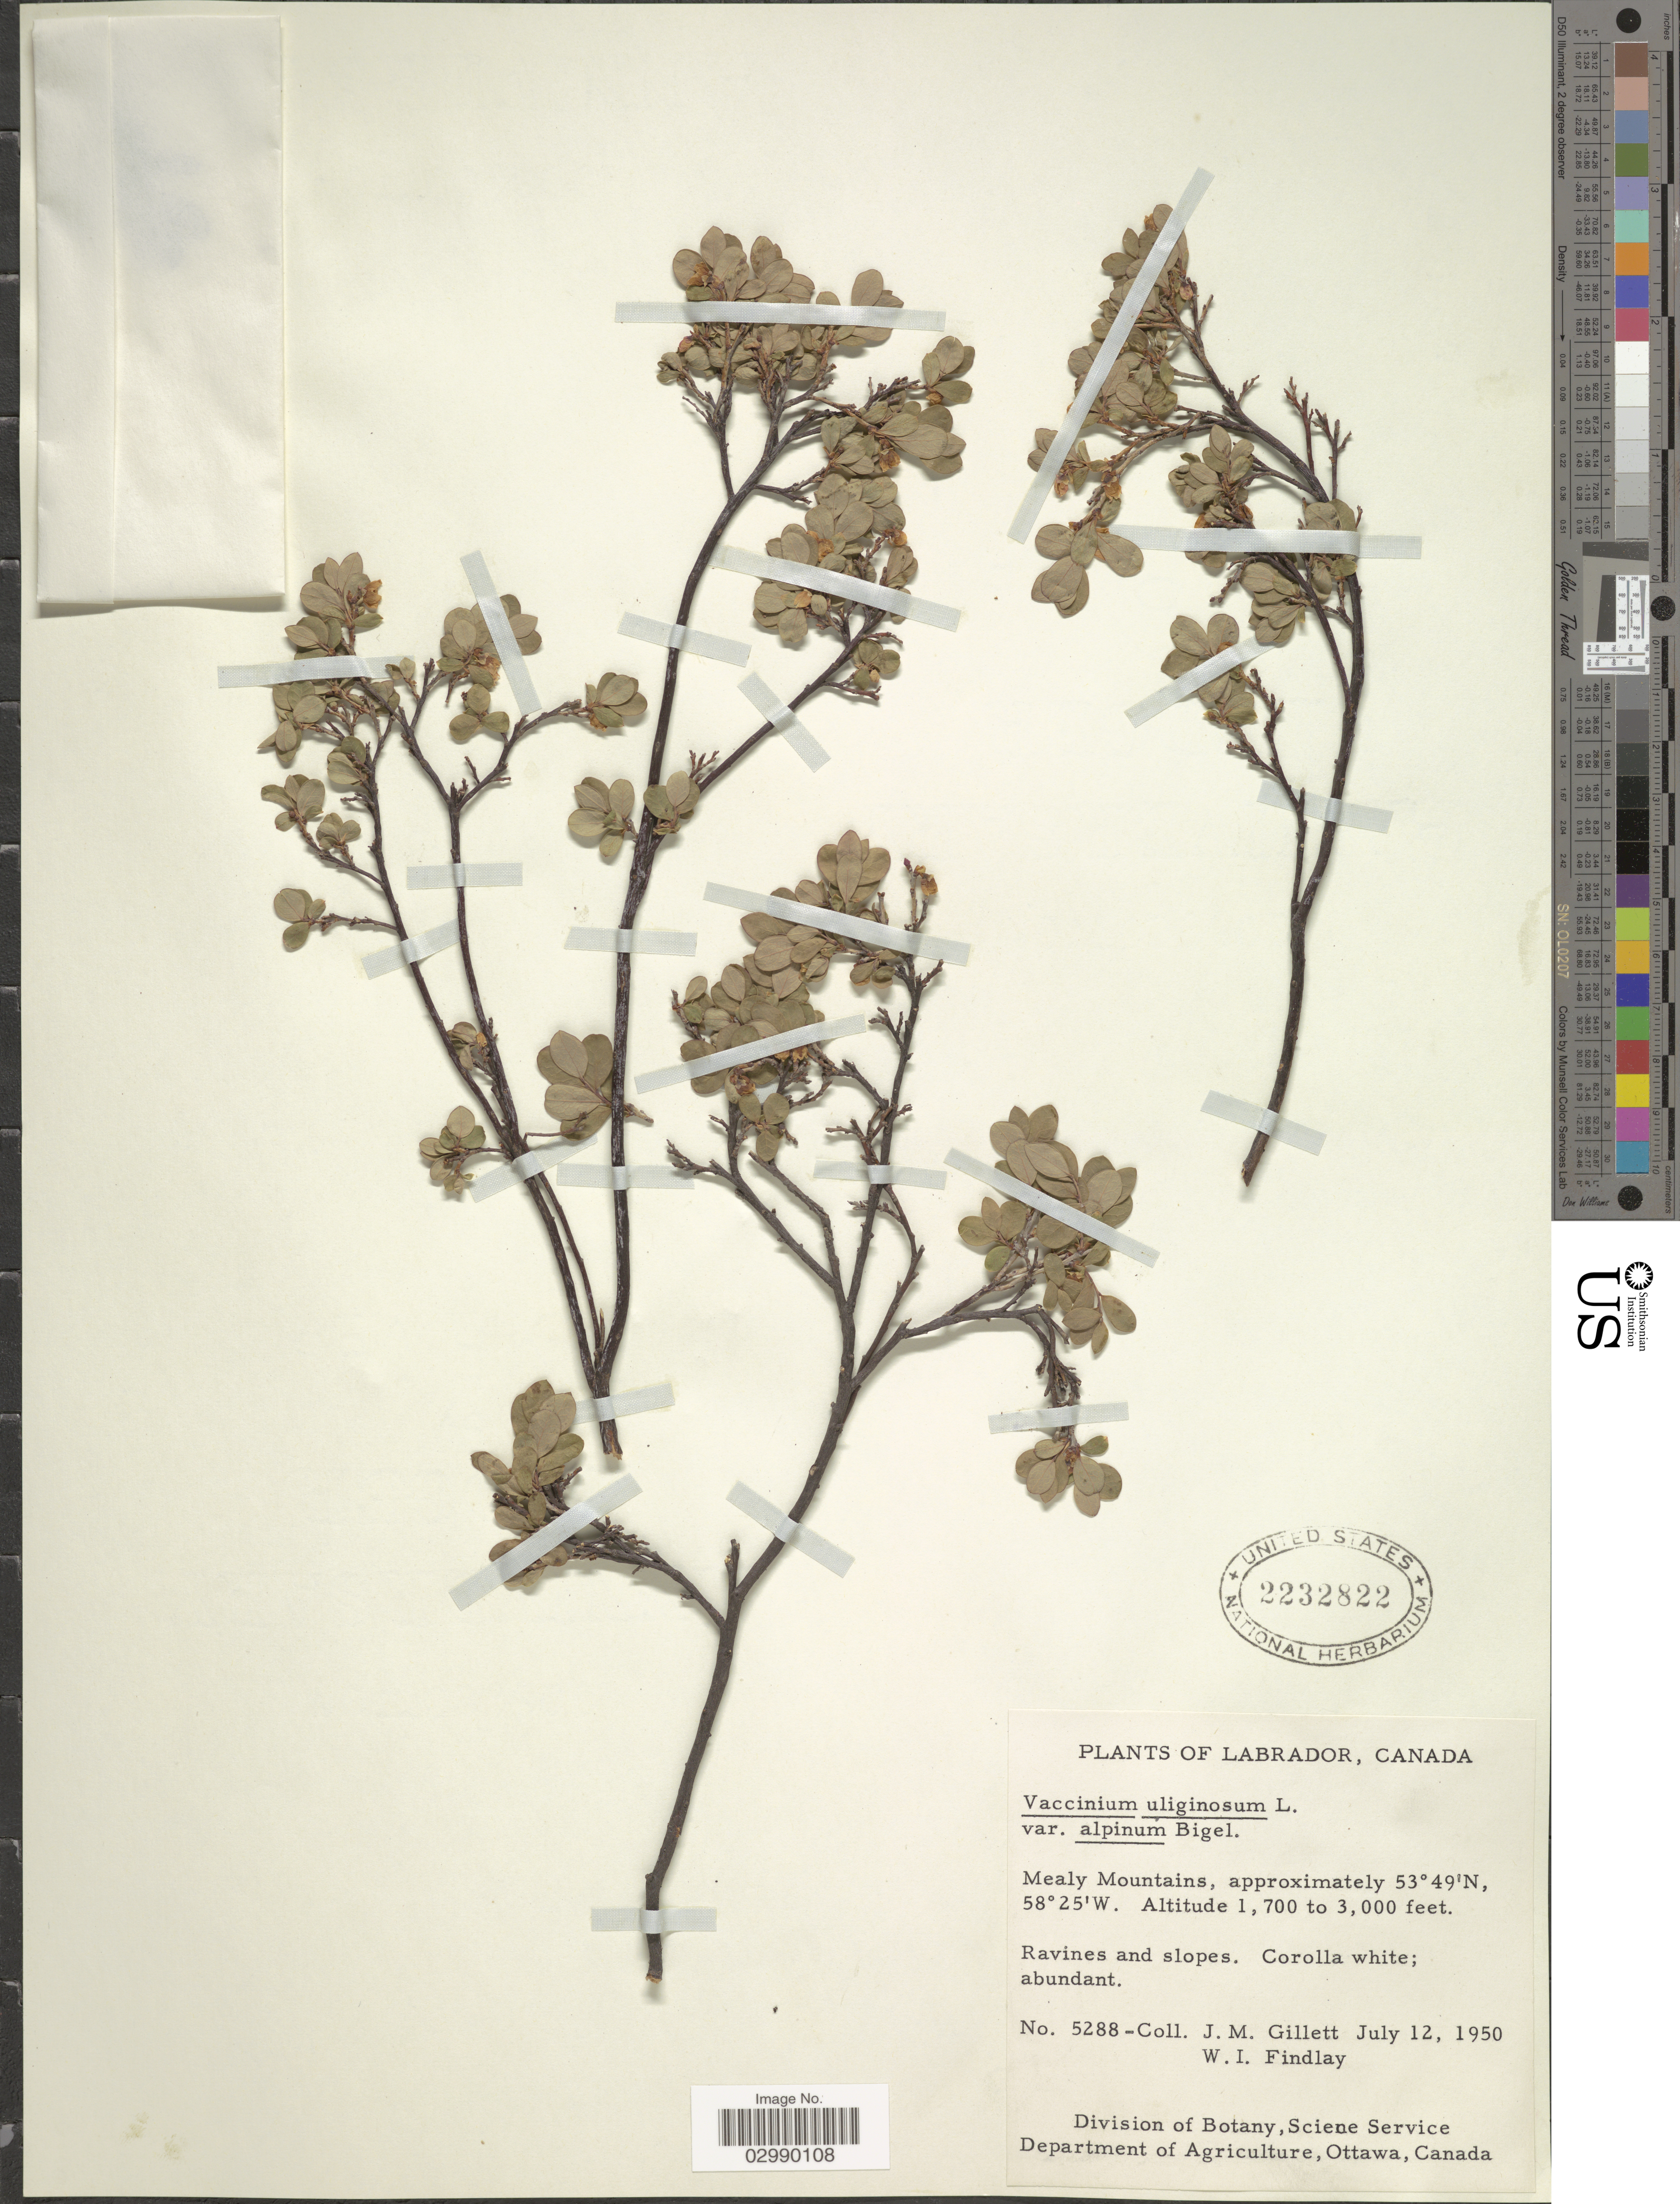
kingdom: Plantae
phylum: Tracheophyta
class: Magnoliopsida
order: Ericales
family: Ericaceae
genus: Vaccinium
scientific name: Vaccinium uliginosum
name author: L.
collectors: J. M. Gillett & W. Findlay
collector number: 5288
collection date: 1950-07-12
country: Canada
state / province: Newfoundland and Labrador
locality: Labrador, Mealy Mountains.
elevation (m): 518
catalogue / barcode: US 2232822